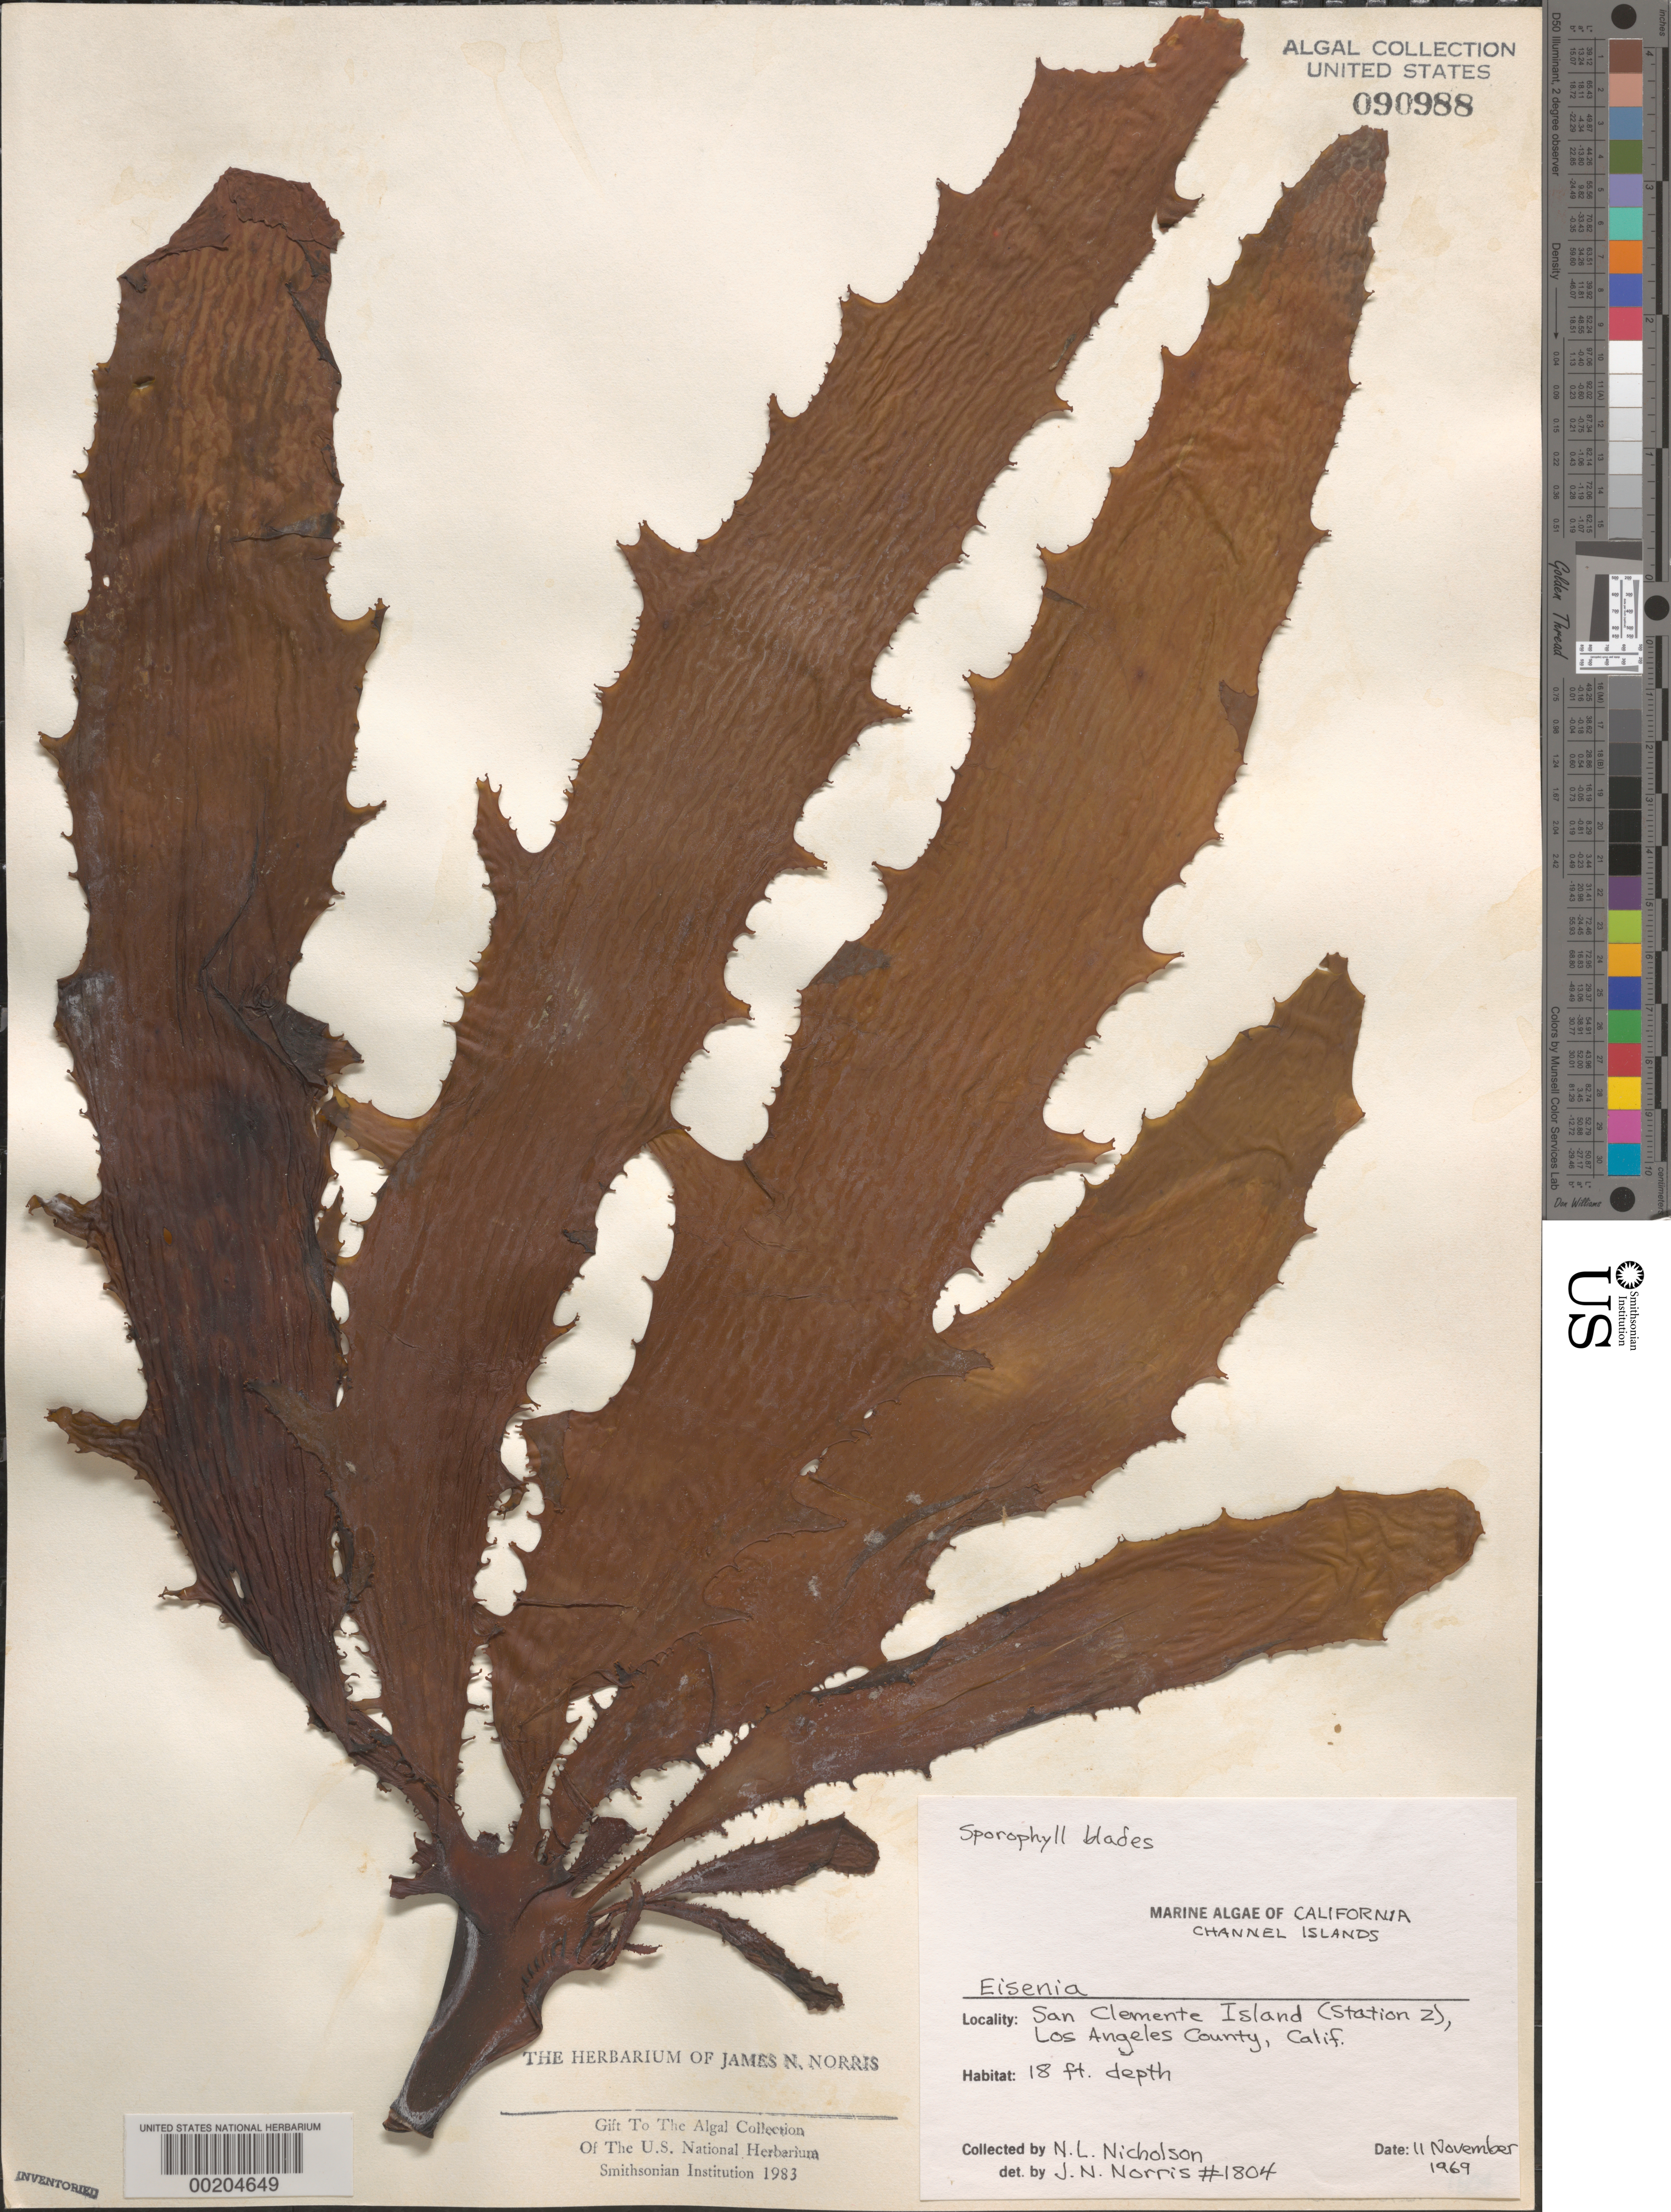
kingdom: Chromista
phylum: Ochrophyta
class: Phaeophyceae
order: Laminariales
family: Lessoniaceae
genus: Eisenia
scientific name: Eisenia sp.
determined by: Norris, James N.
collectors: N. Nicholson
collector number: JN-1804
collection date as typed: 11 Nov 1969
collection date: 1969-11-11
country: United States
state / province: California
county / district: Los Angeles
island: San Clemente Island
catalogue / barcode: US 90988